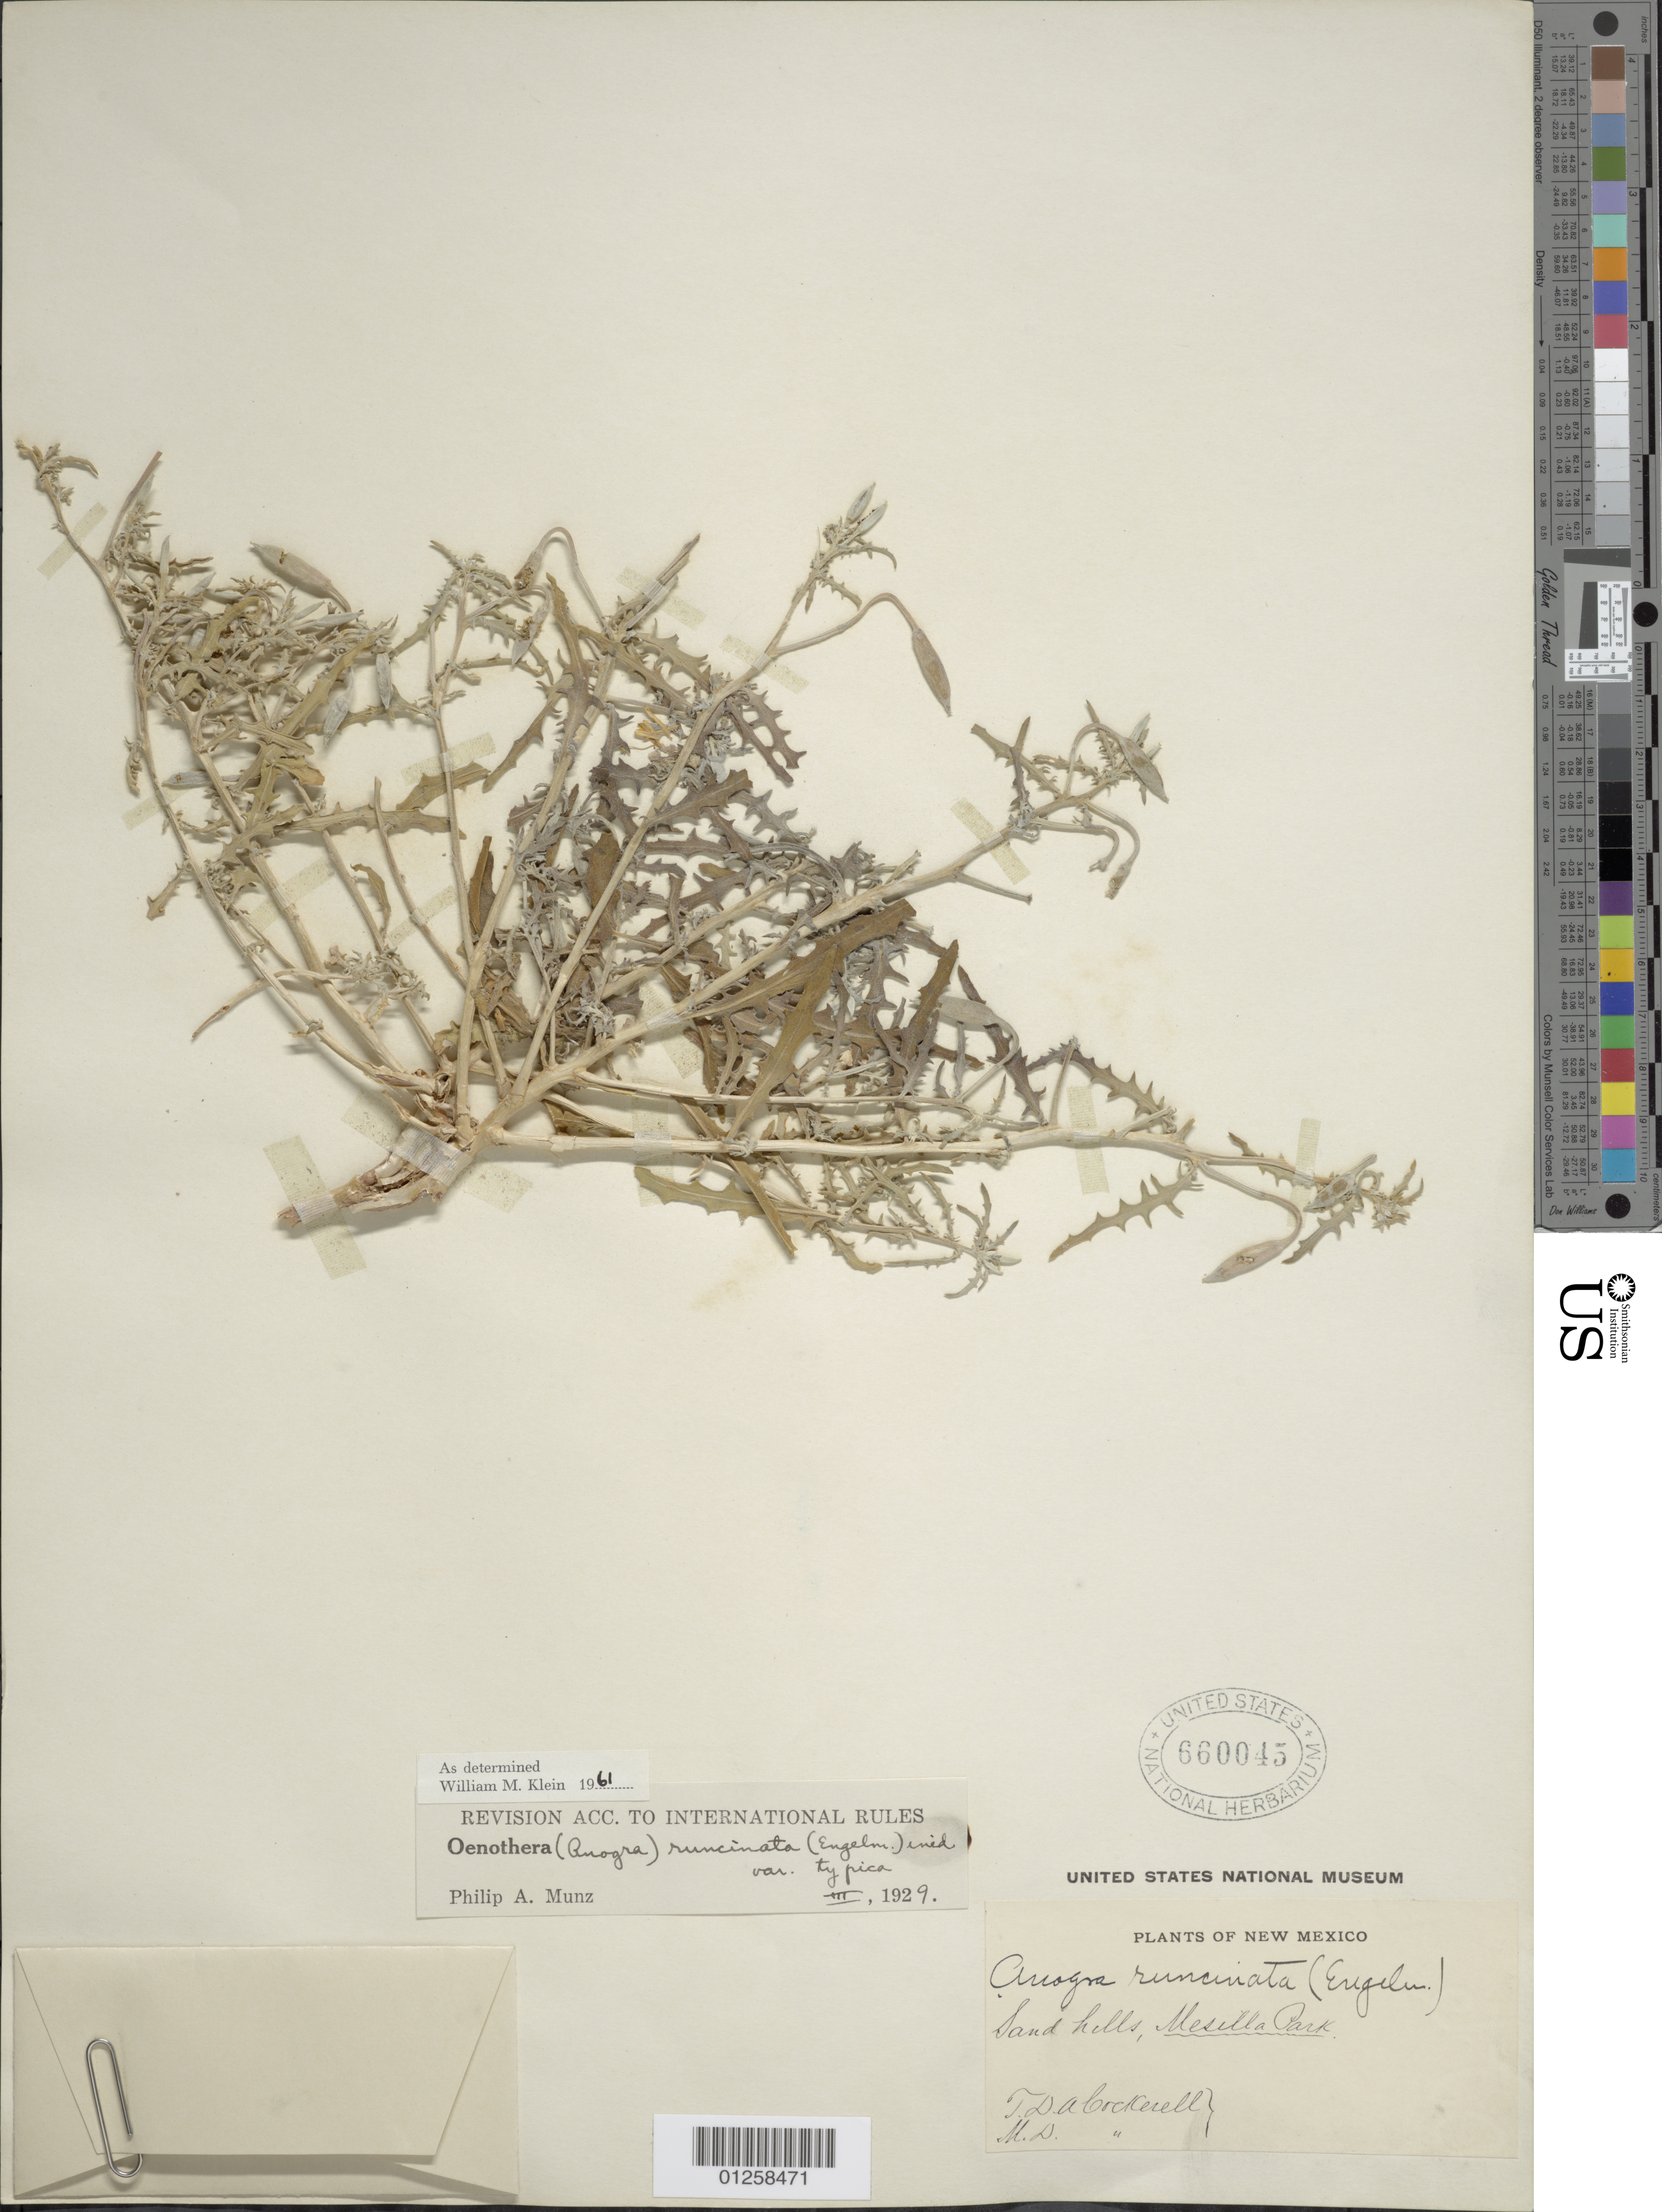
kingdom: Plantae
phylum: Tracheophyta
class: Magnoliopsida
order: Myrtales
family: Onagraceae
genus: Oenothera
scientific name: Oenothera pallida subsp. runcinata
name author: (Engelm.) Munz & W.M. Klein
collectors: T. Cockerell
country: United States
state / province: New Mexico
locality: Mesilla Park.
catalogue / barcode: US 660045